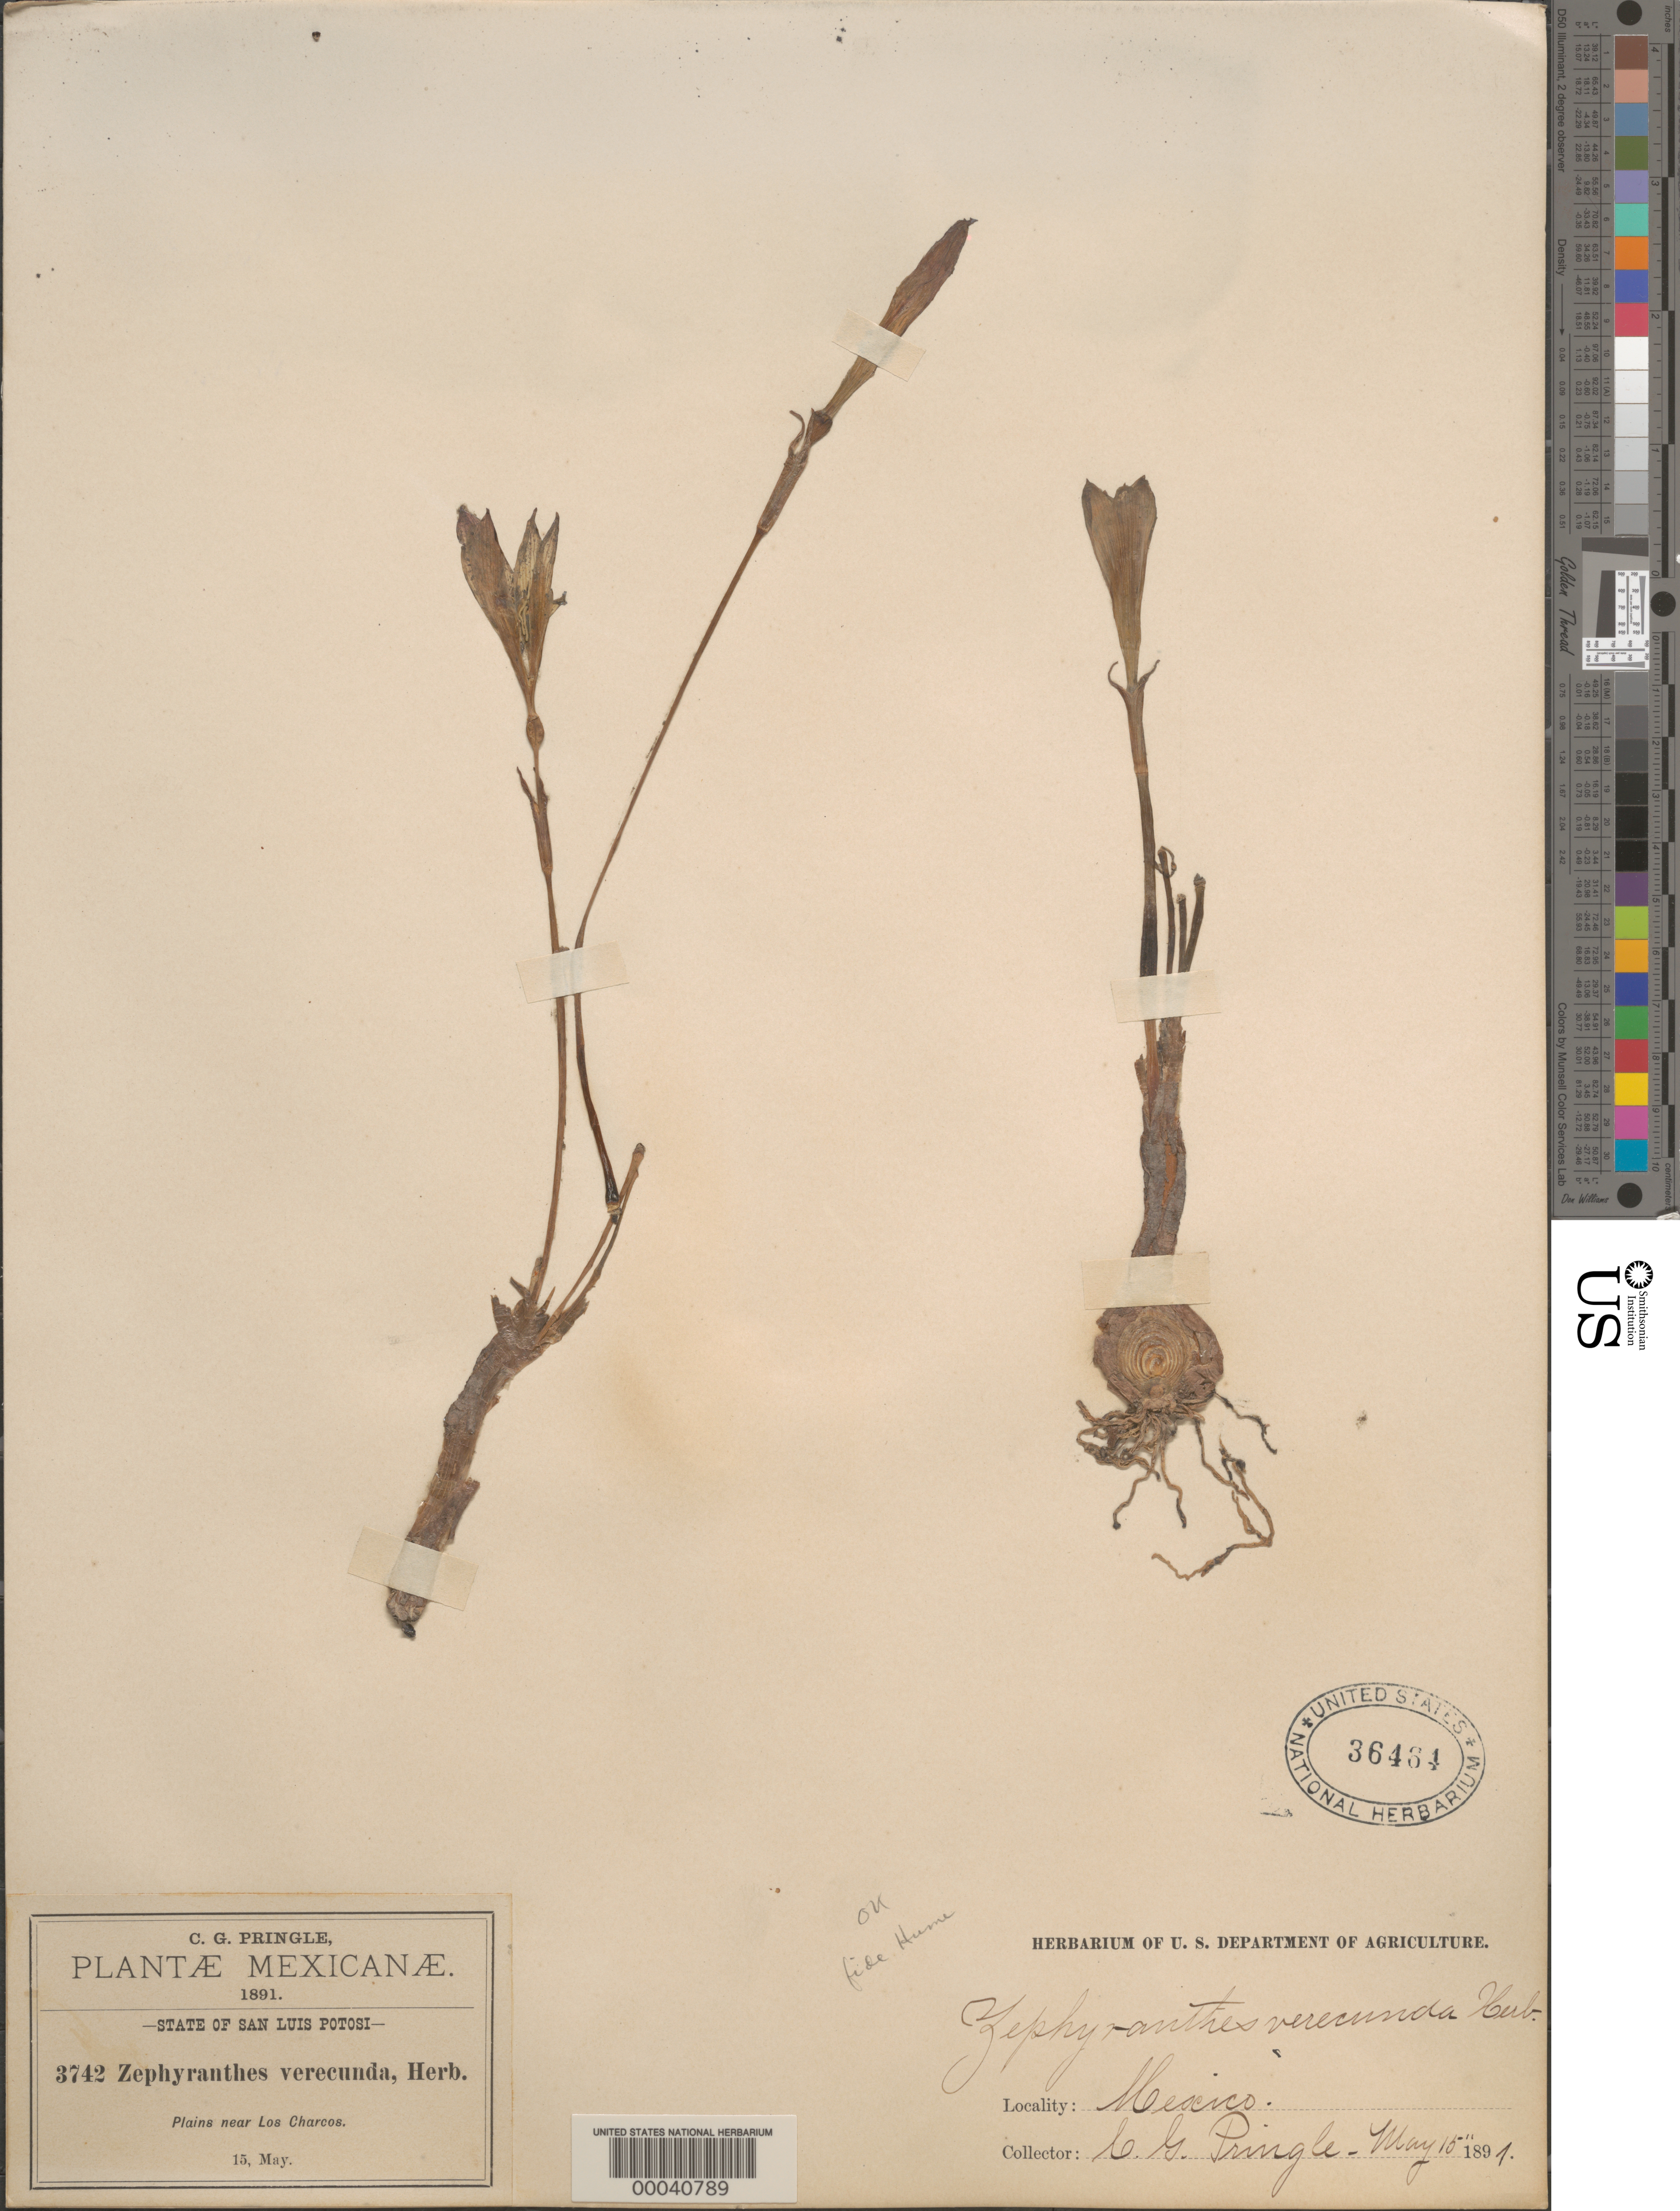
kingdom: Plantae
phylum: Tracheophyta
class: Liliopsida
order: Asparagales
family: Amaryllidaceae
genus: Zephyranthes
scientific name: Zephyranthes minuta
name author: (Kunth) D. Dietr.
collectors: C. G. Pringle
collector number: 3742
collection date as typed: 15 May 1891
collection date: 1891-05-15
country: Mexico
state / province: San Luis Potosí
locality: Near los charcos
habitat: Plains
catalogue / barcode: US 36464